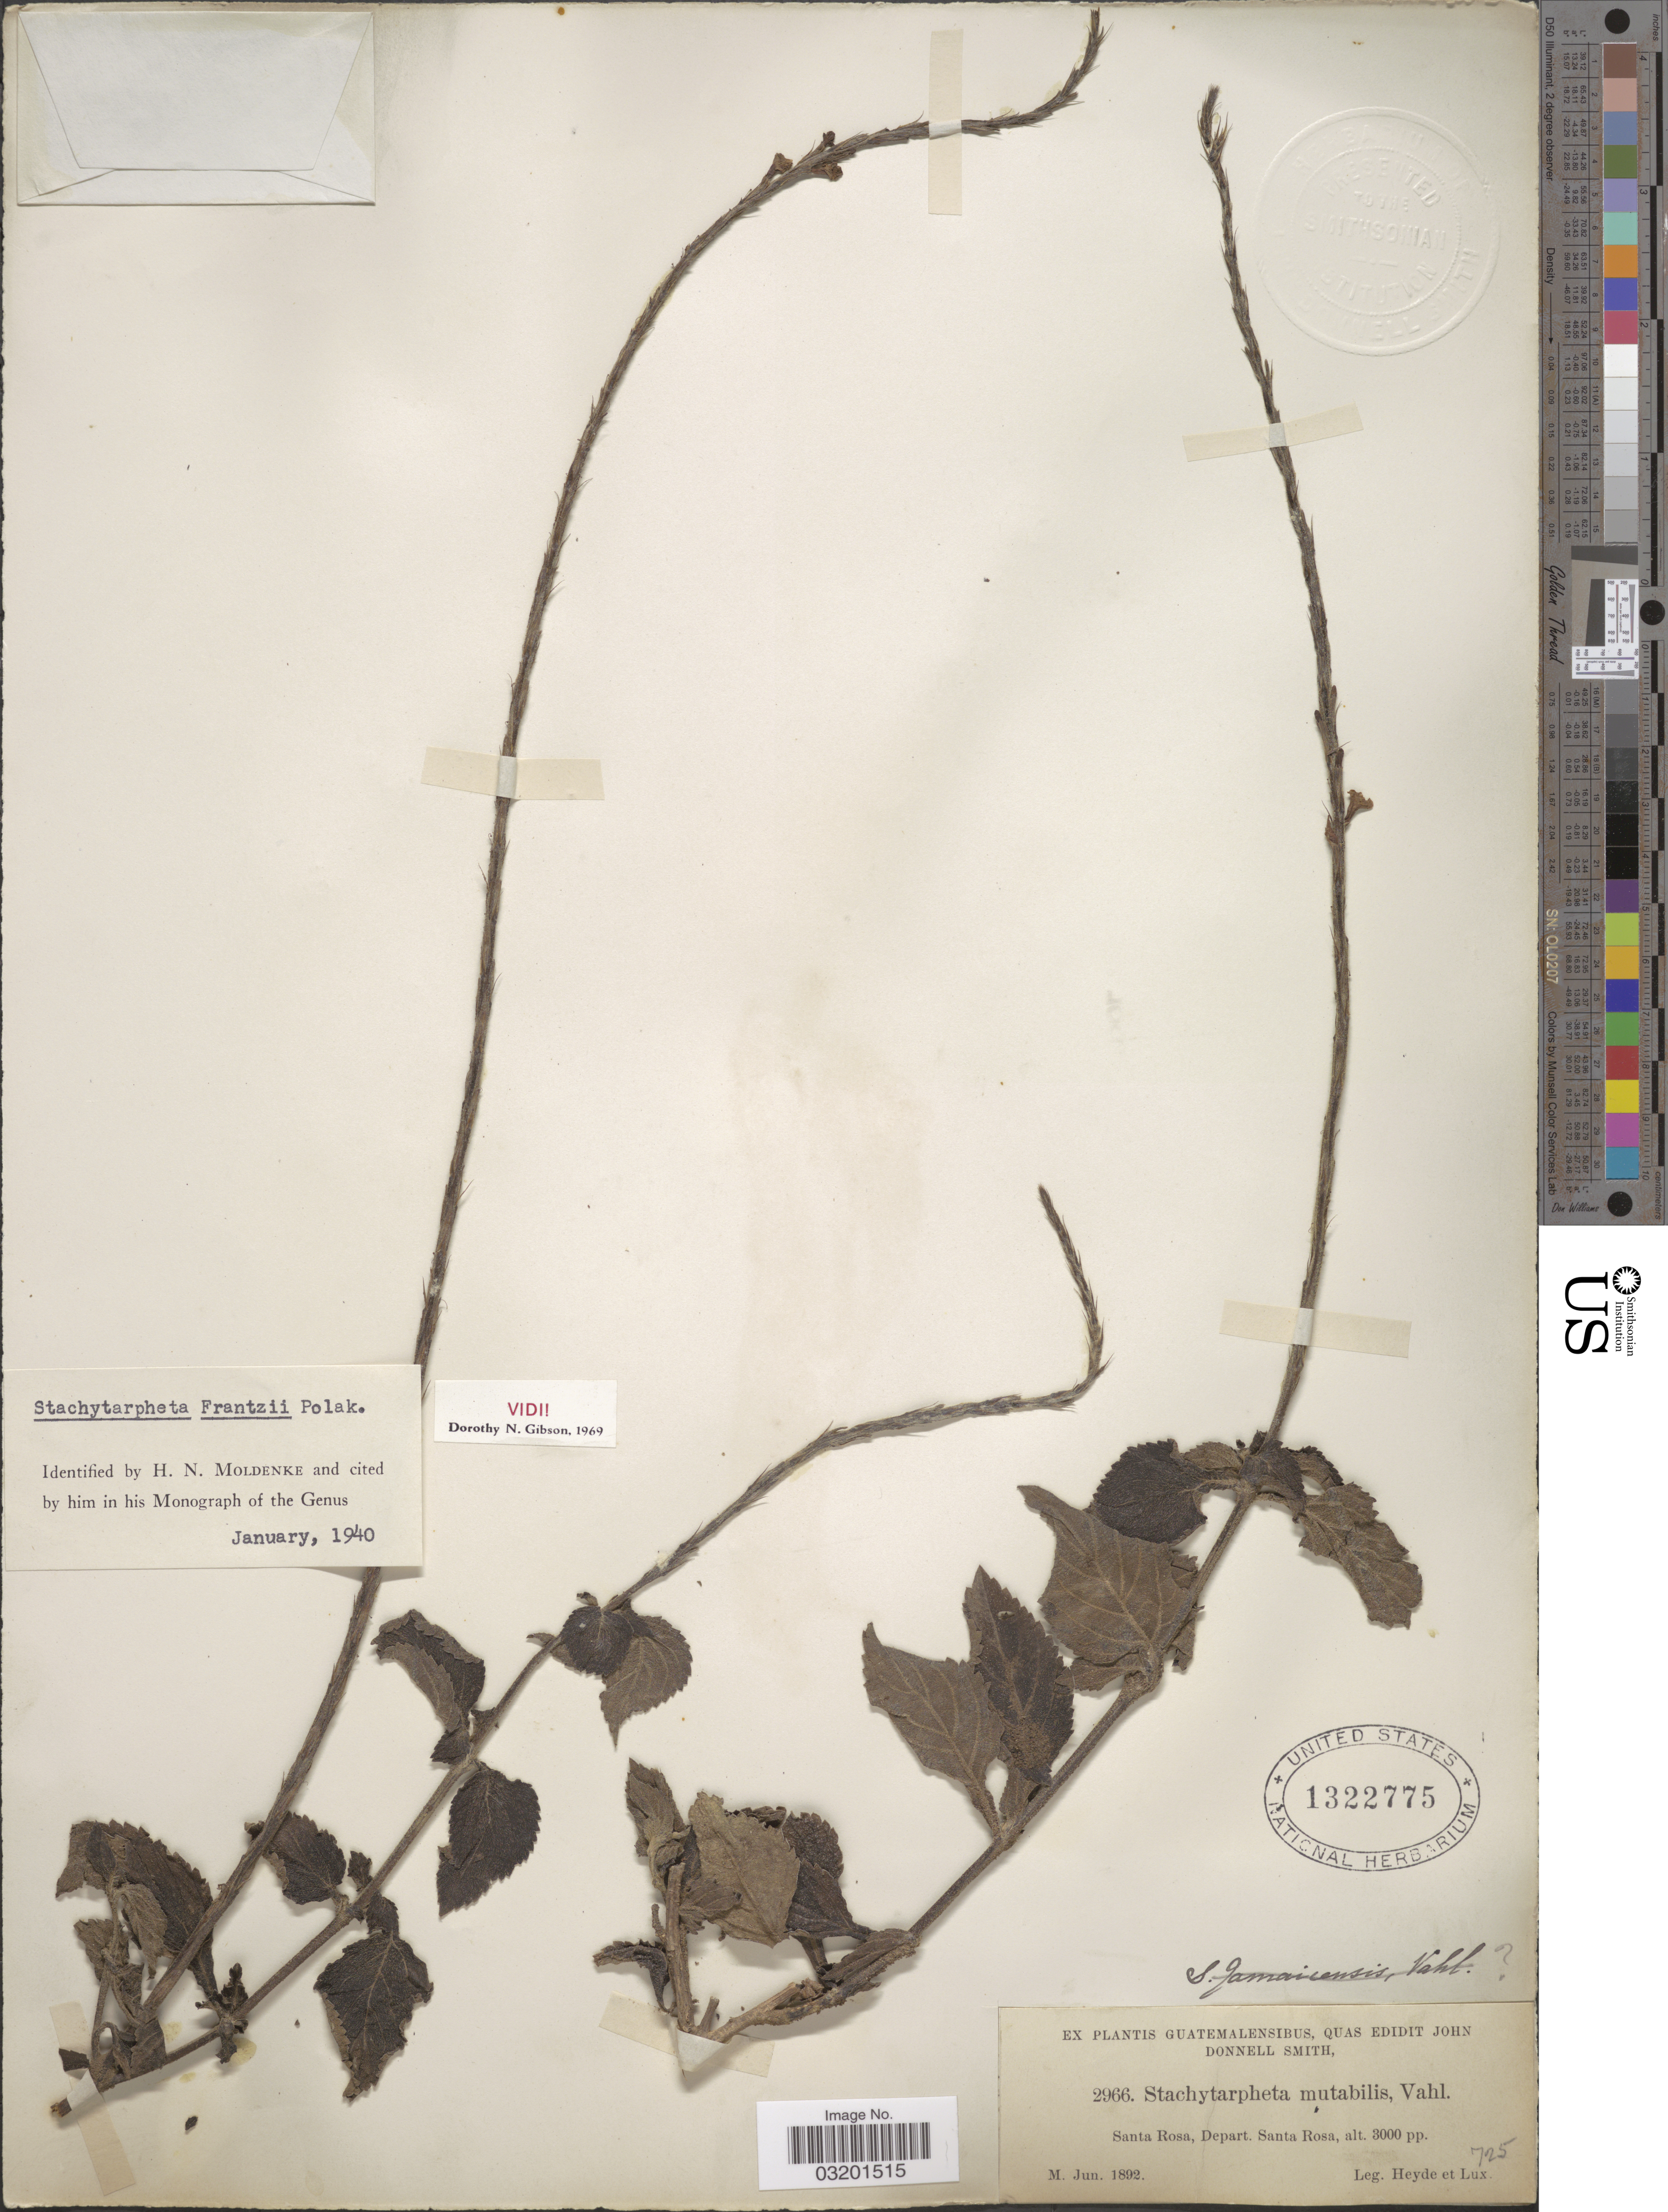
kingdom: Plantae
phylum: Tracheophyta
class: Magnoliopsida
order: Lamiales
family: Verbenaceae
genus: Stachytarpheta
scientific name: Stachytarpheta frantzii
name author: Pol.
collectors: Heyde & Lux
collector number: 2966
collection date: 1892-06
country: Guatemala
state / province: Santa Rosa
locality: Depart. Santa Rosa.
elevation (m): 914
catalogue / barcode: US 1322775